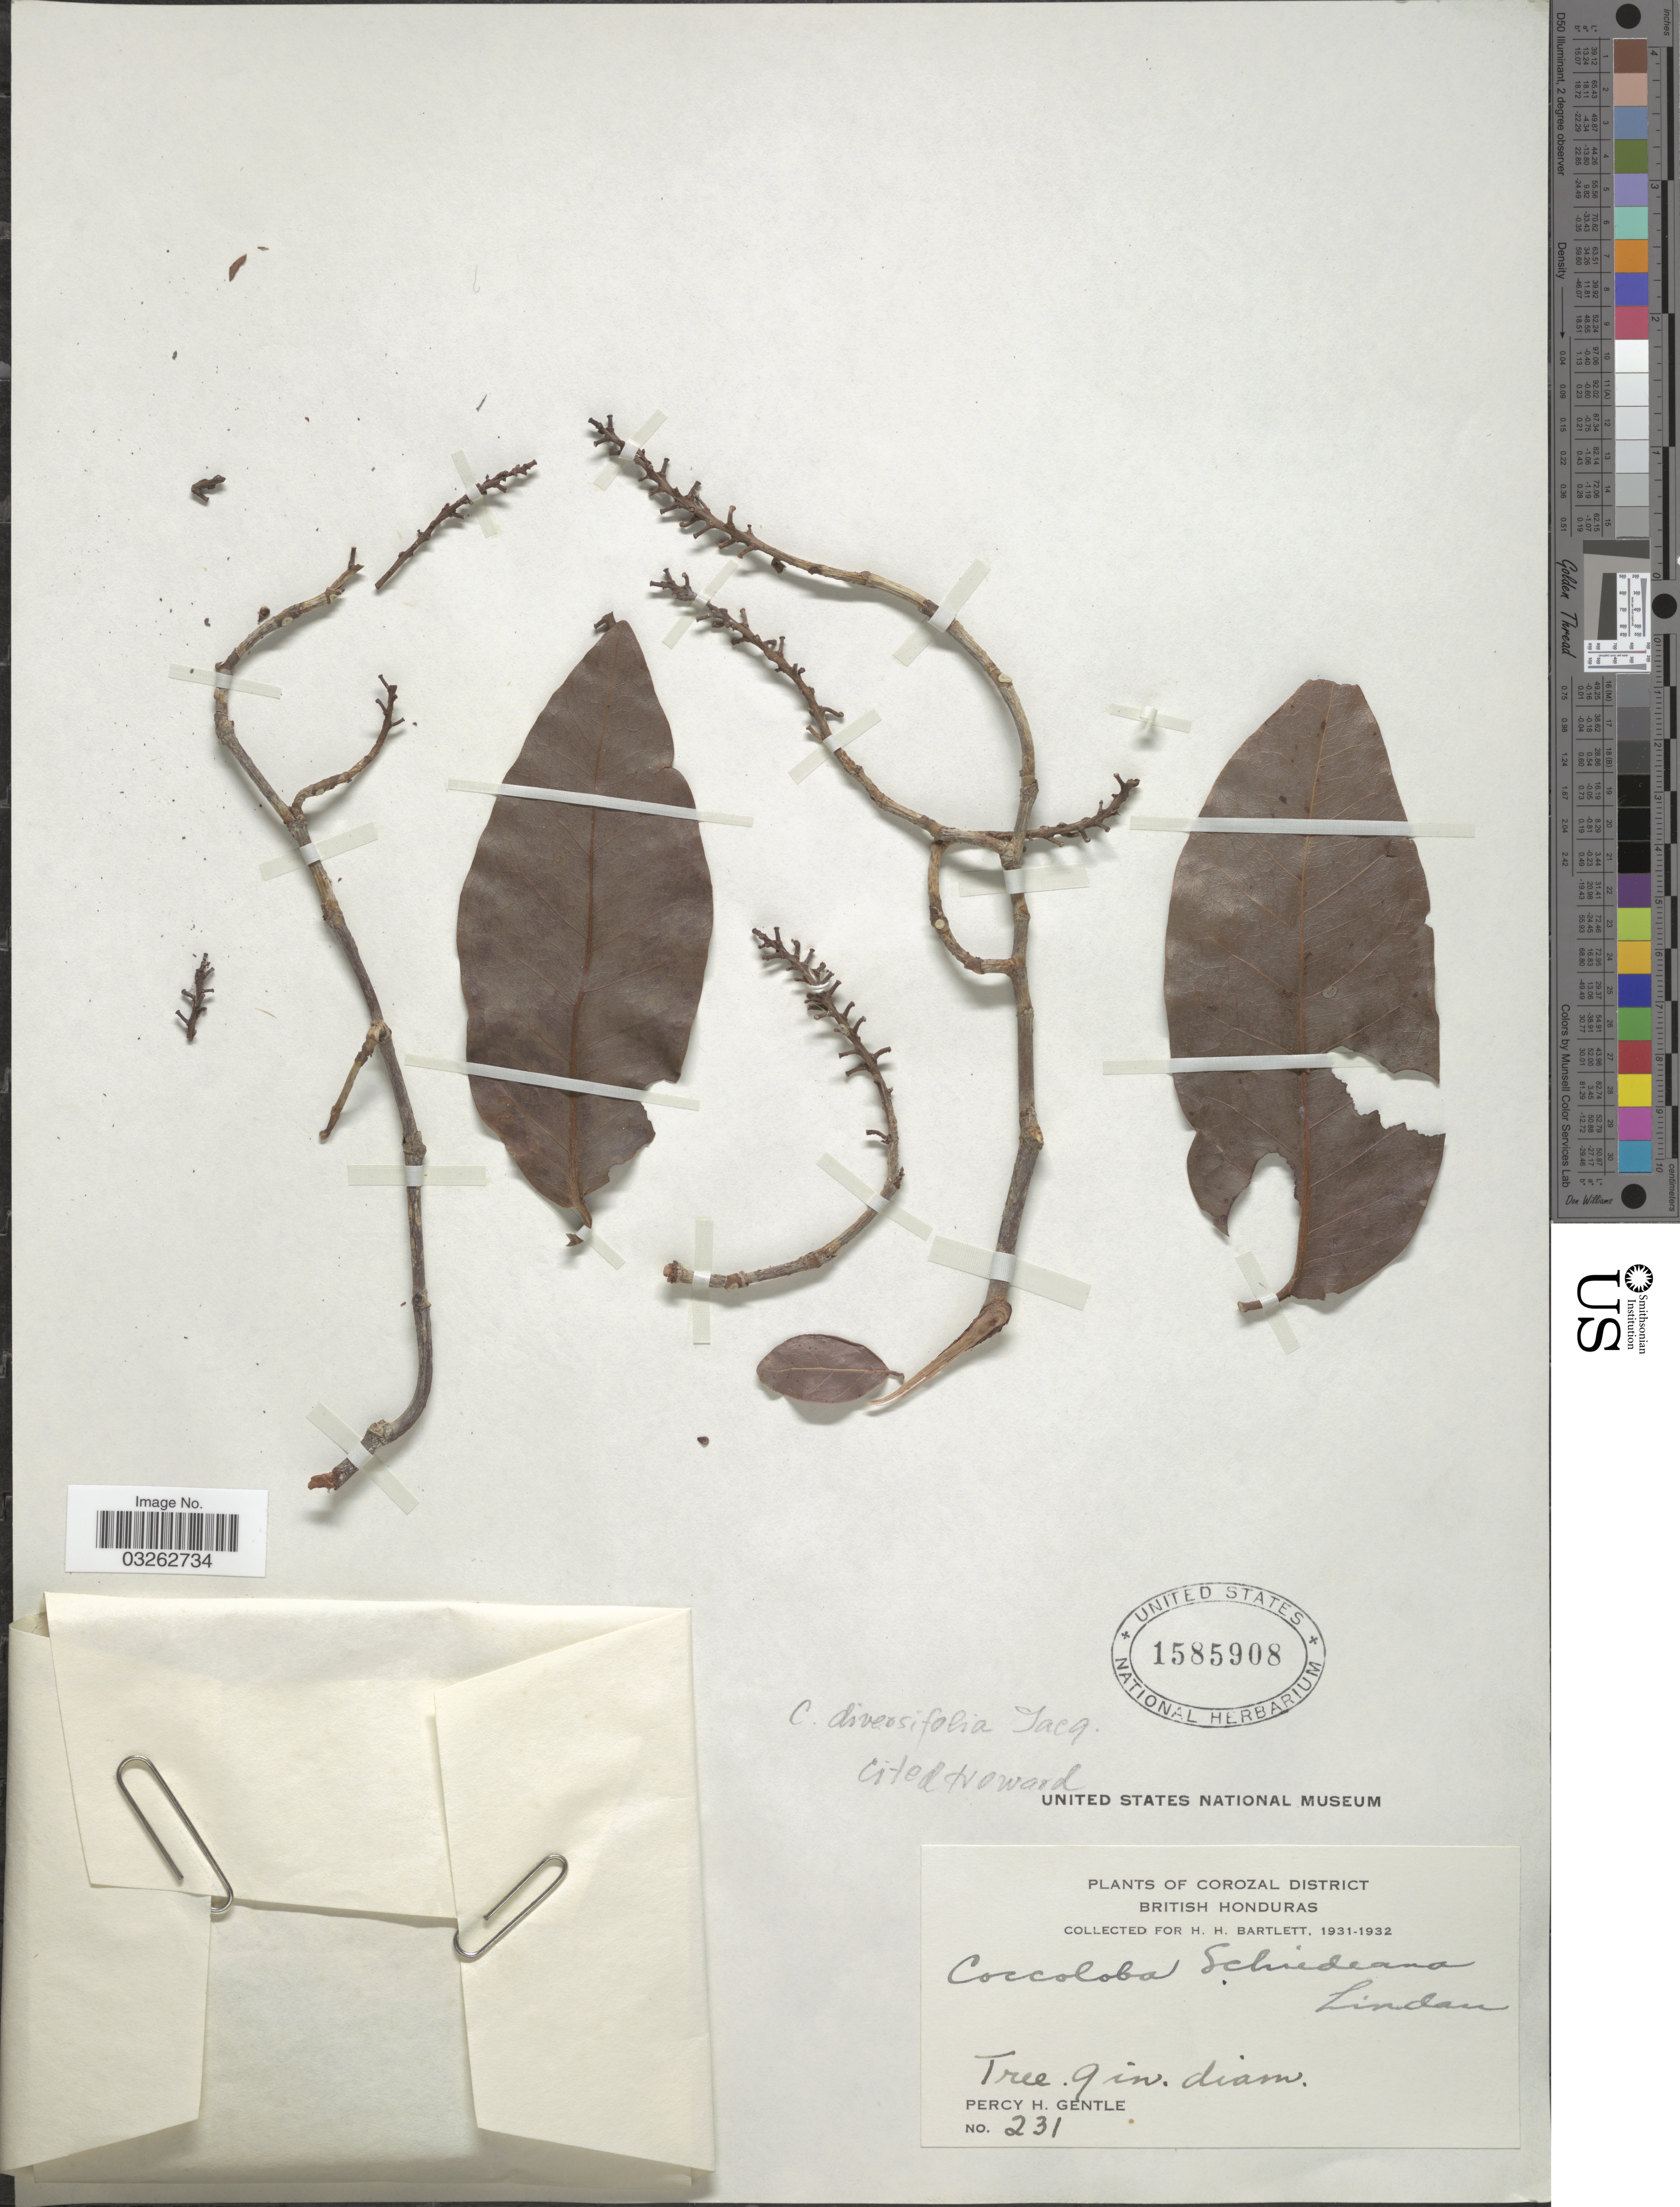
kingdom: Plantae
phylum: Tracheophyta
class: Magnoliopsida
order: Caryophyllales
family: Polygonaceae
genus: Coccoloba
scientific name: Coccoloba diversifolia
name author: Jacq.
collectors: P. H. Gentle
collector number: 231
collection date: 1931/1932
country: Belize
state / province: Corozal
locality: Corozal District. British Honduras.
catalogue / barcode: US 1585908